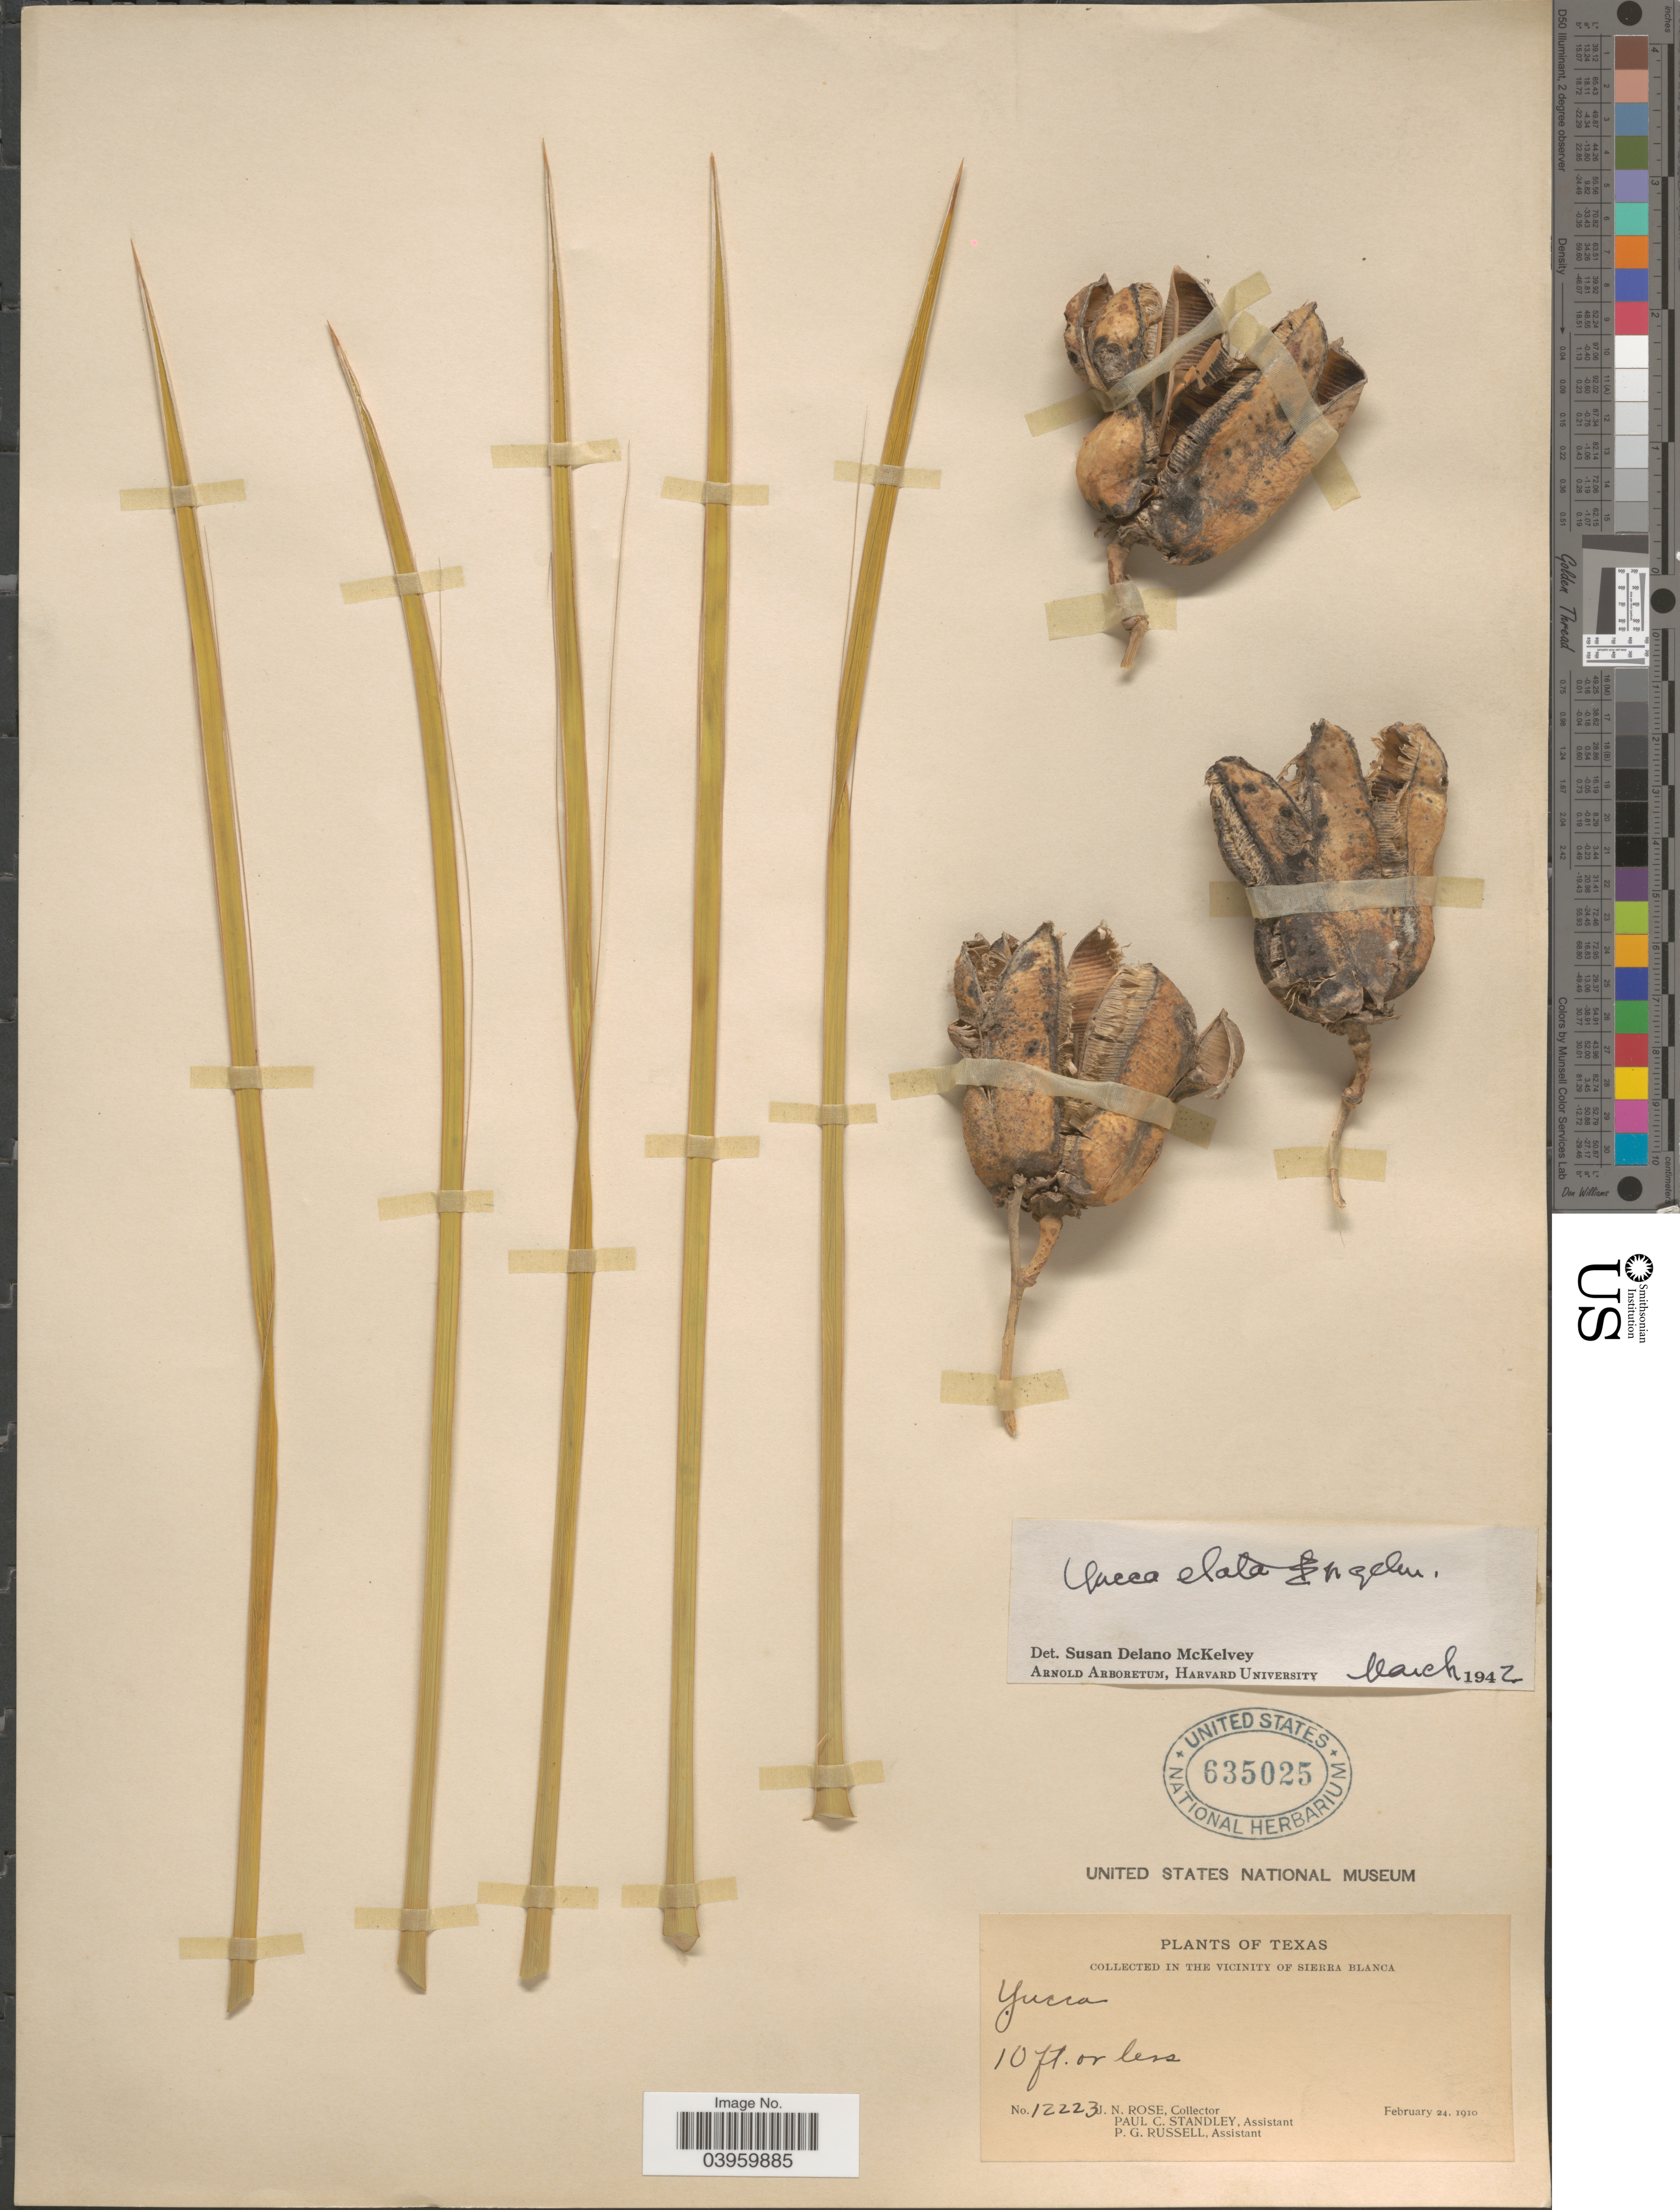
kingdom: Plantae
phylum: Tracheophyta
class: Liliopsida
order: Asparagales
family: Asparagaceae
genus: Yucca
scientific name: Yucca elata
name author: (Engelm.) Engelm.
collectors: J. N. Rose, P. C. Standley & P. G. Russell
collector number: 12223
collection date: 1910-02-24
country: United States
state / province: Texas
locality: Vicinity of Sierra Blanca.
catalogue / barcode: US 635025